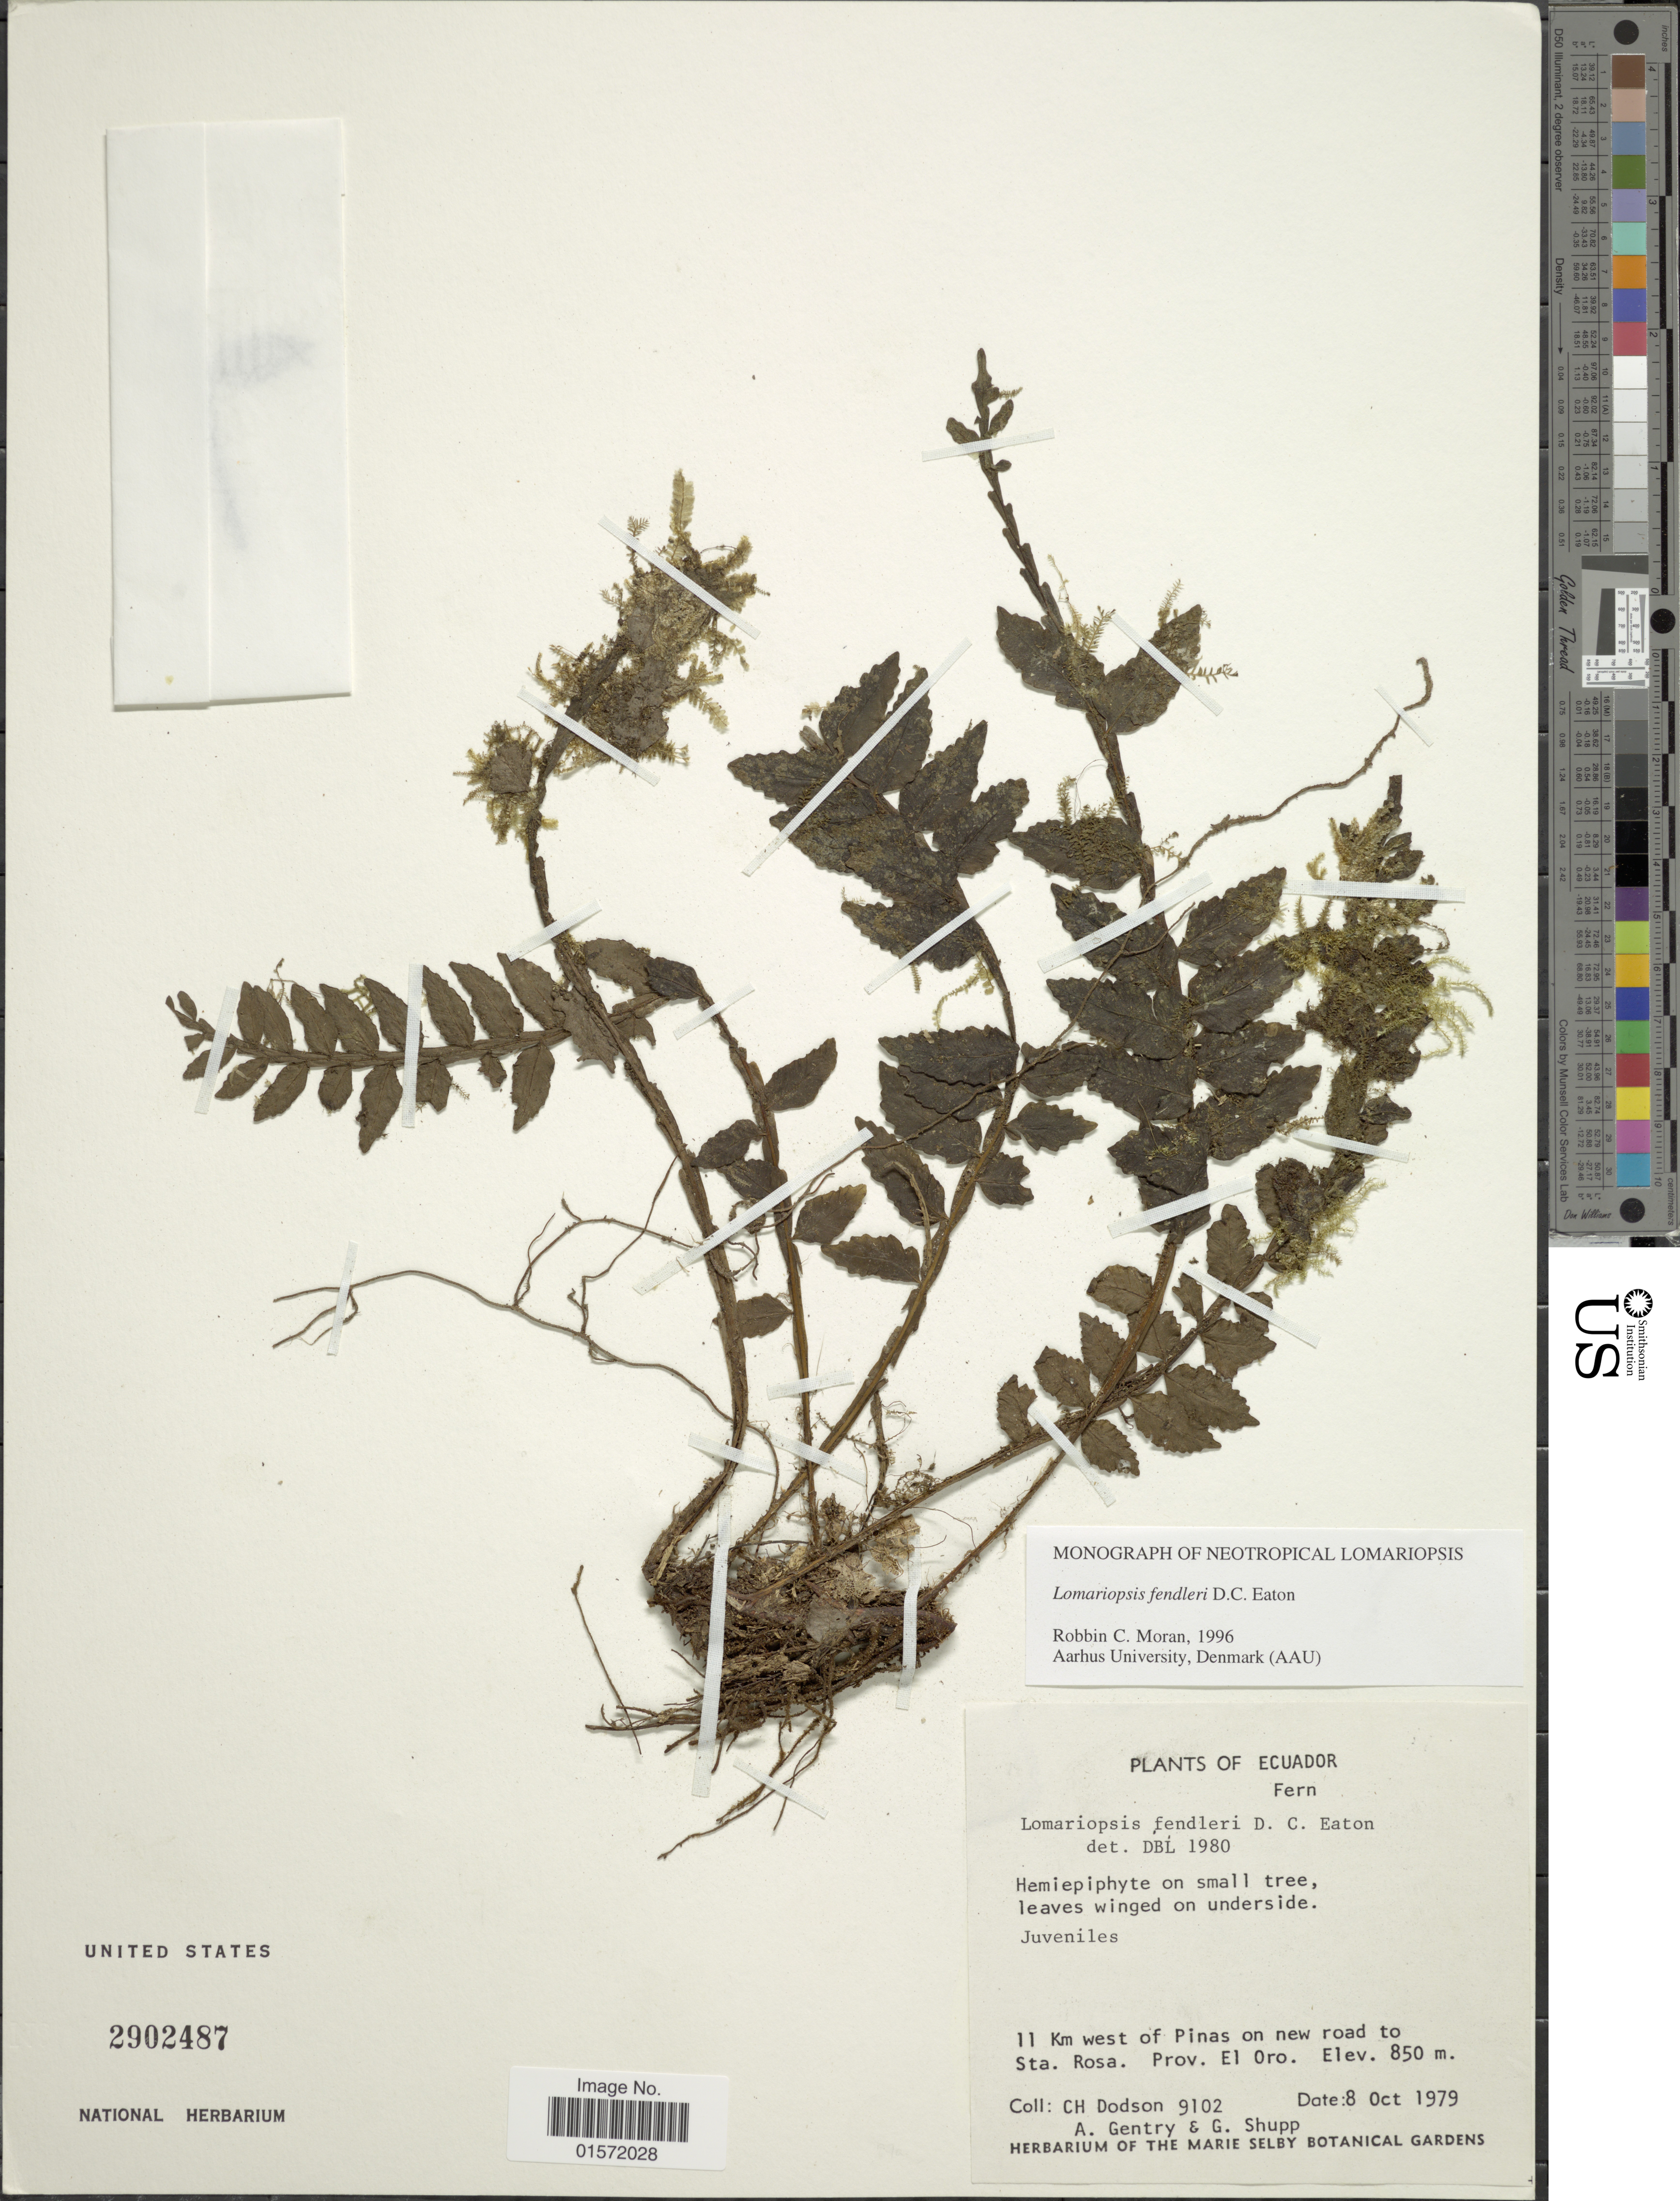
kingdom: Plantae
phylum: Tracheophyta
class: Polypodiopsida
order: Polypodiales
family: Lomariopsidaceae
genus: Lomariopsis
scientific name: Lomariopsis fendleri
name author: D.C. Eaton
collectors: C. H. Dodson, A. H. Gentry & G. Shupp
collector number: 9102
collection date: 1979-10-08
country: Ecuador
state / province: El Oro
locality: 11 Km west of Pinas on new road to Sta. Rosa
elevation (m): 850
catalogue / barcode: US 2902487